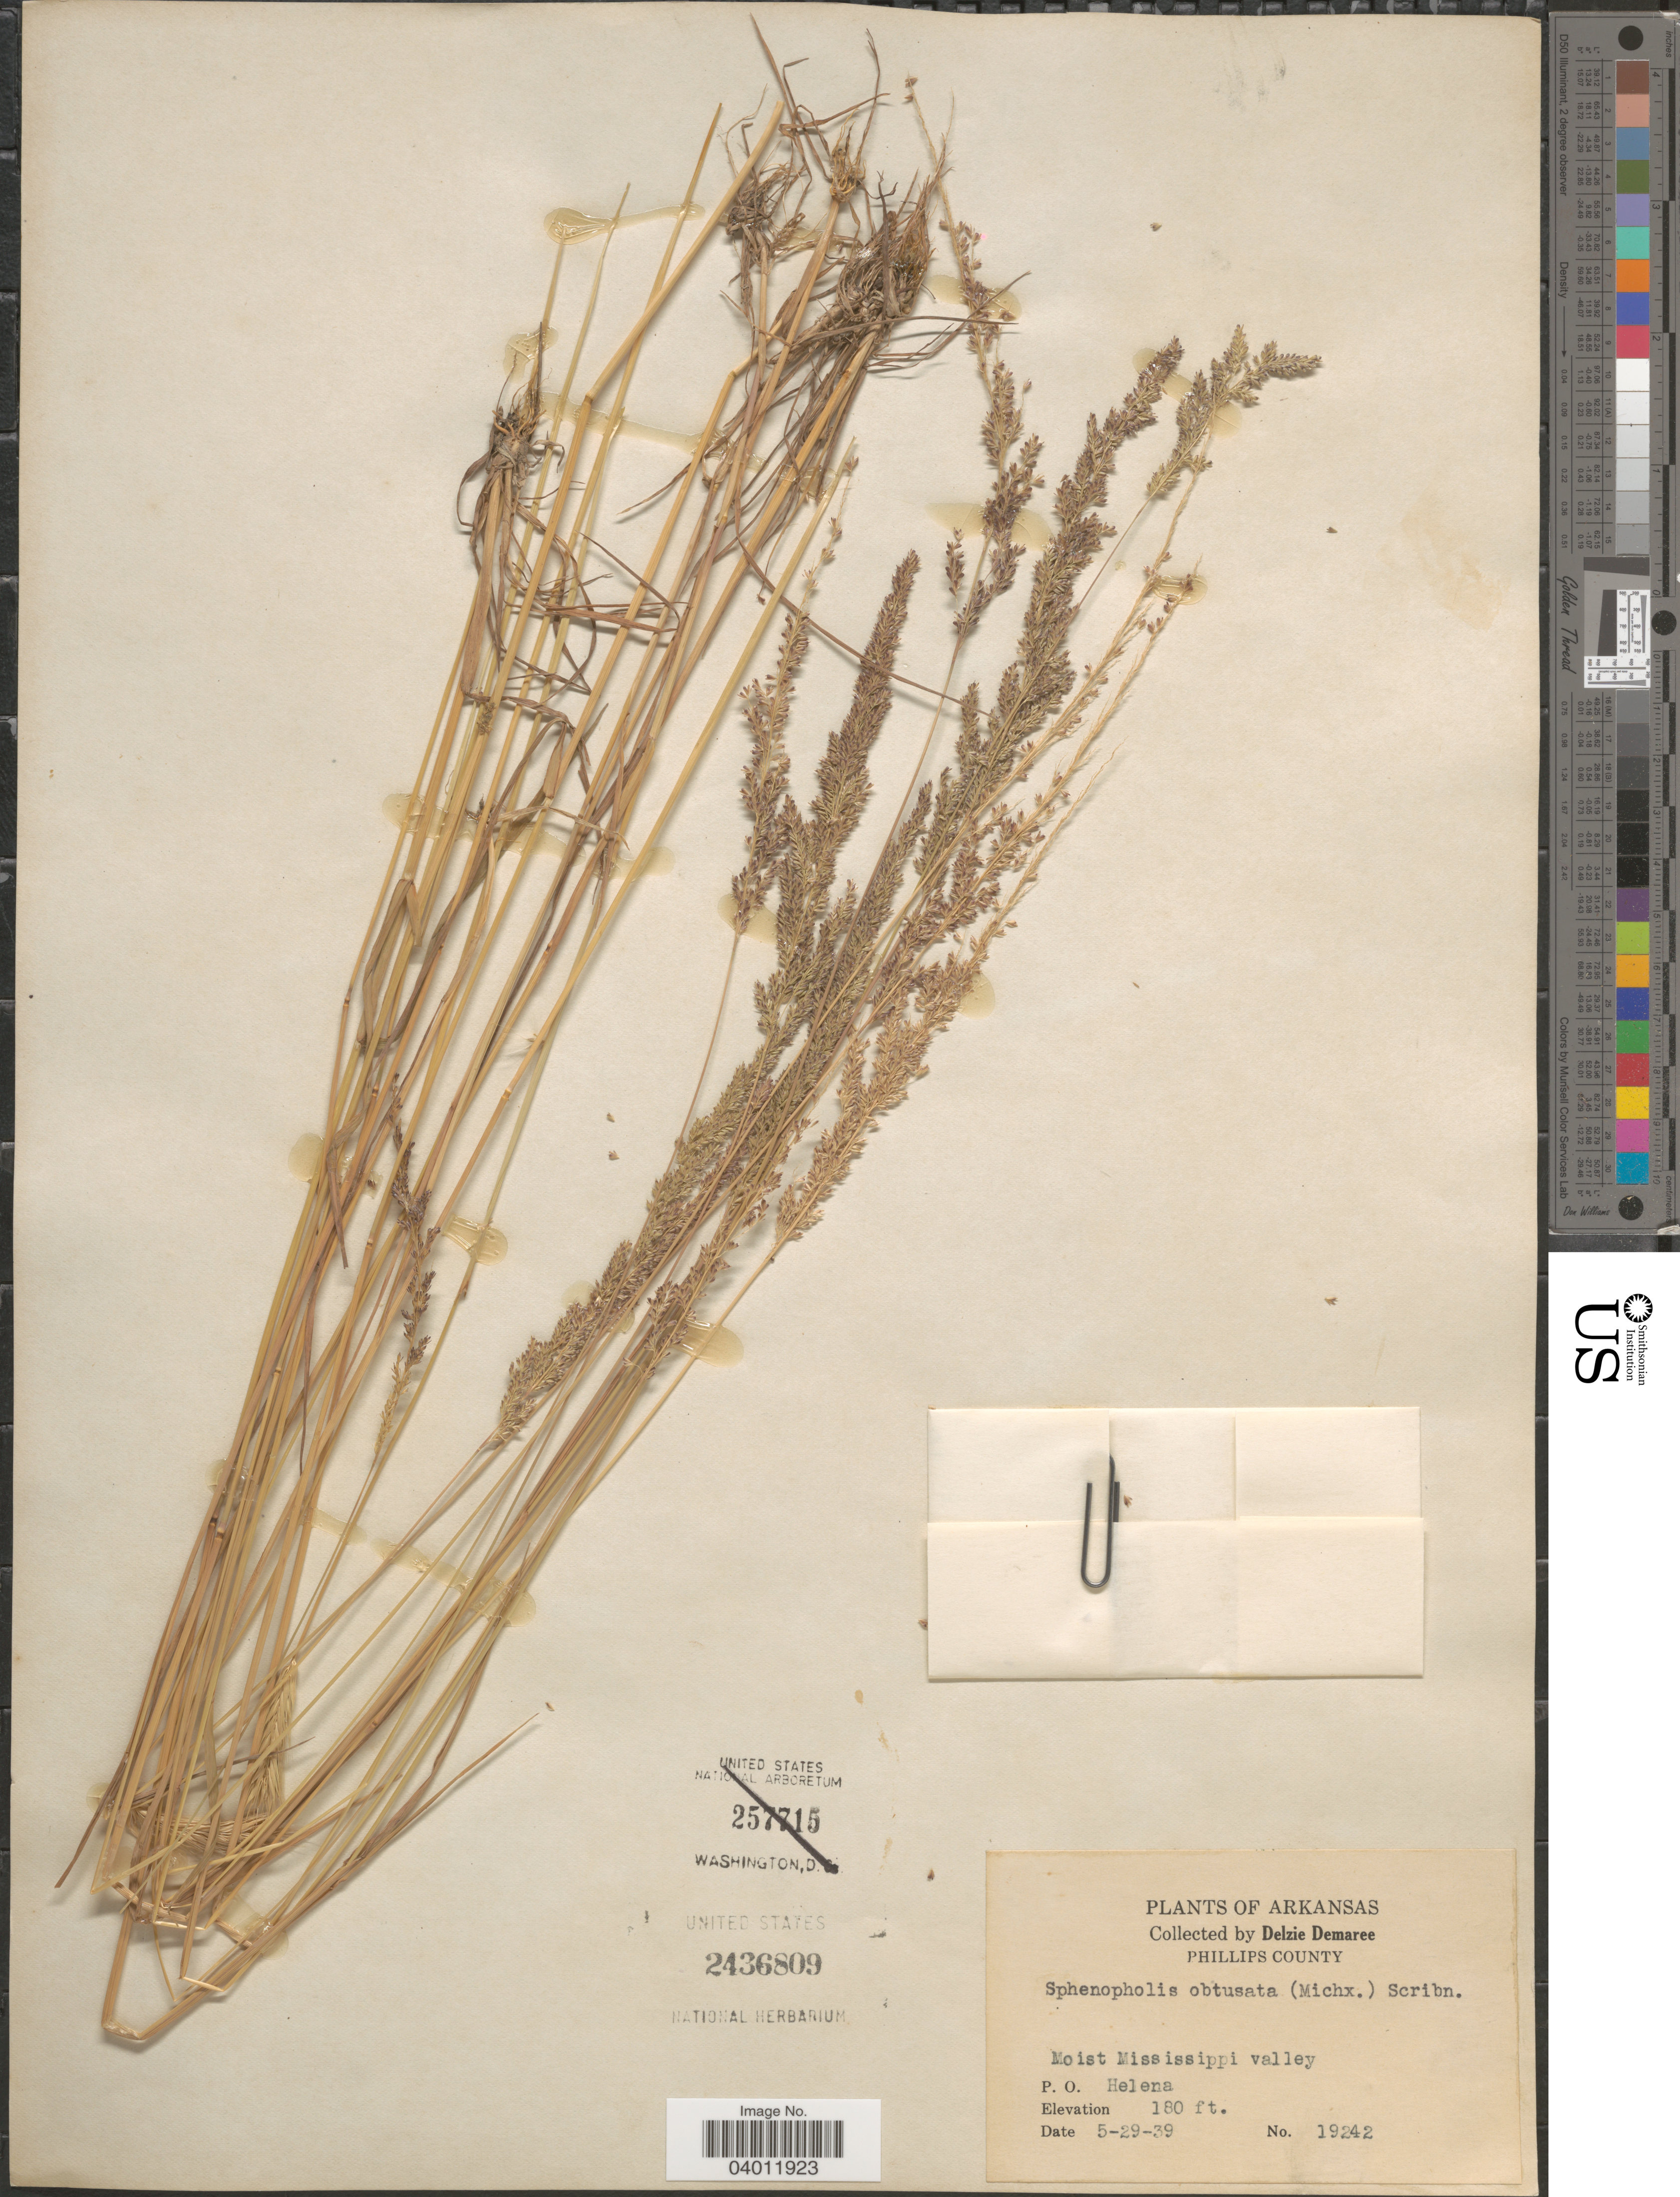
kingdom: Plantae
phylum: Tracheophyta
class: Liliopsida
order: Poales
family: Poaceae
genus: Sphenopholis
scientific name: Sphenopholis obtusata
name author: (Michx.) Scribn.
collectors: D. Demaree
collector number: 19242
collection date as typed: Transcribed d/m/y: 29/5/39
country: United States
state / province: Arkansas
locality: Phillips County. Moist Mississippi valley. P. O. Helena.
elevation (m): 55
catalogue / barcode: US 2436809